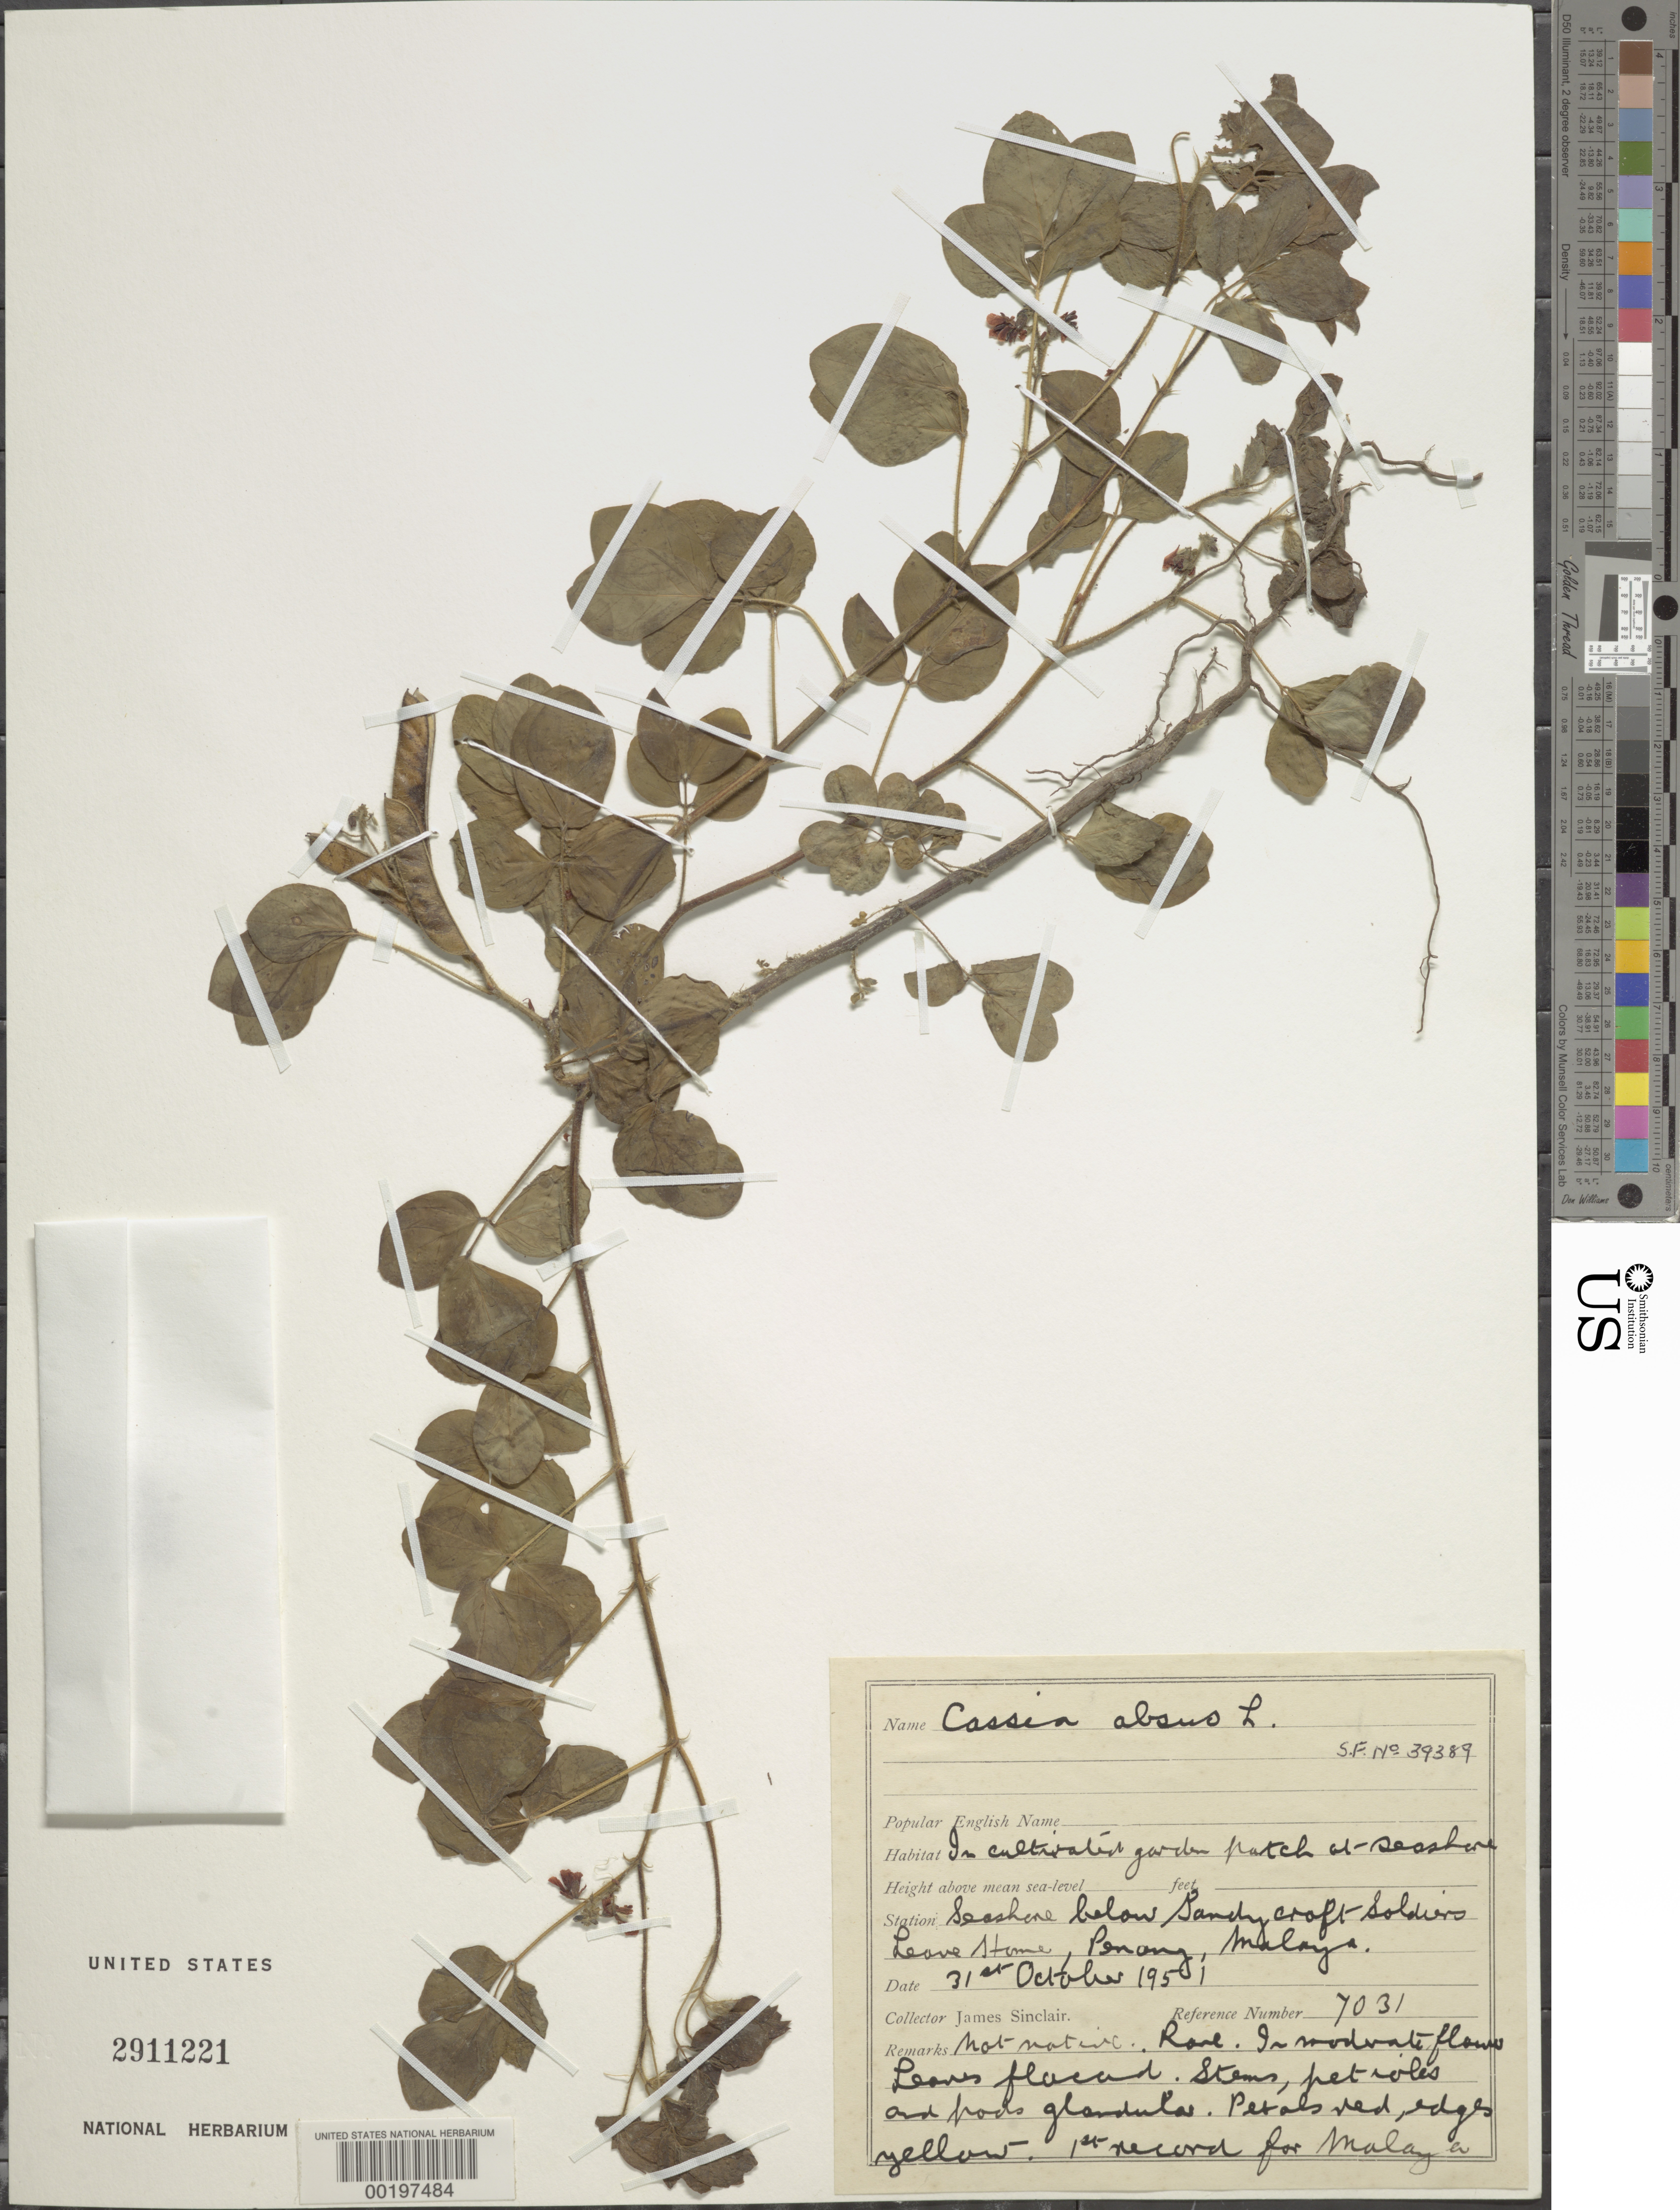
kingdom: Plantae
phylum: Tracheophyta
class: Magnoliopsida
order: Fabales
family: Fabaceae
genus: Chamaecrista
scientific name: Chamaecrista absus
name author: (L.) H.S. Irwin & Barneby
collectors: J. Sinclair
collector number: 7031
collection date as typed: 31 Oct 1951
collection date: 1951-10-31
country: Malaysia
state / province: Pulau Pinang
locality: Seashore below sandy croft solders leave home [Malay Peninsula]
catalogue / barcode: US 2911221